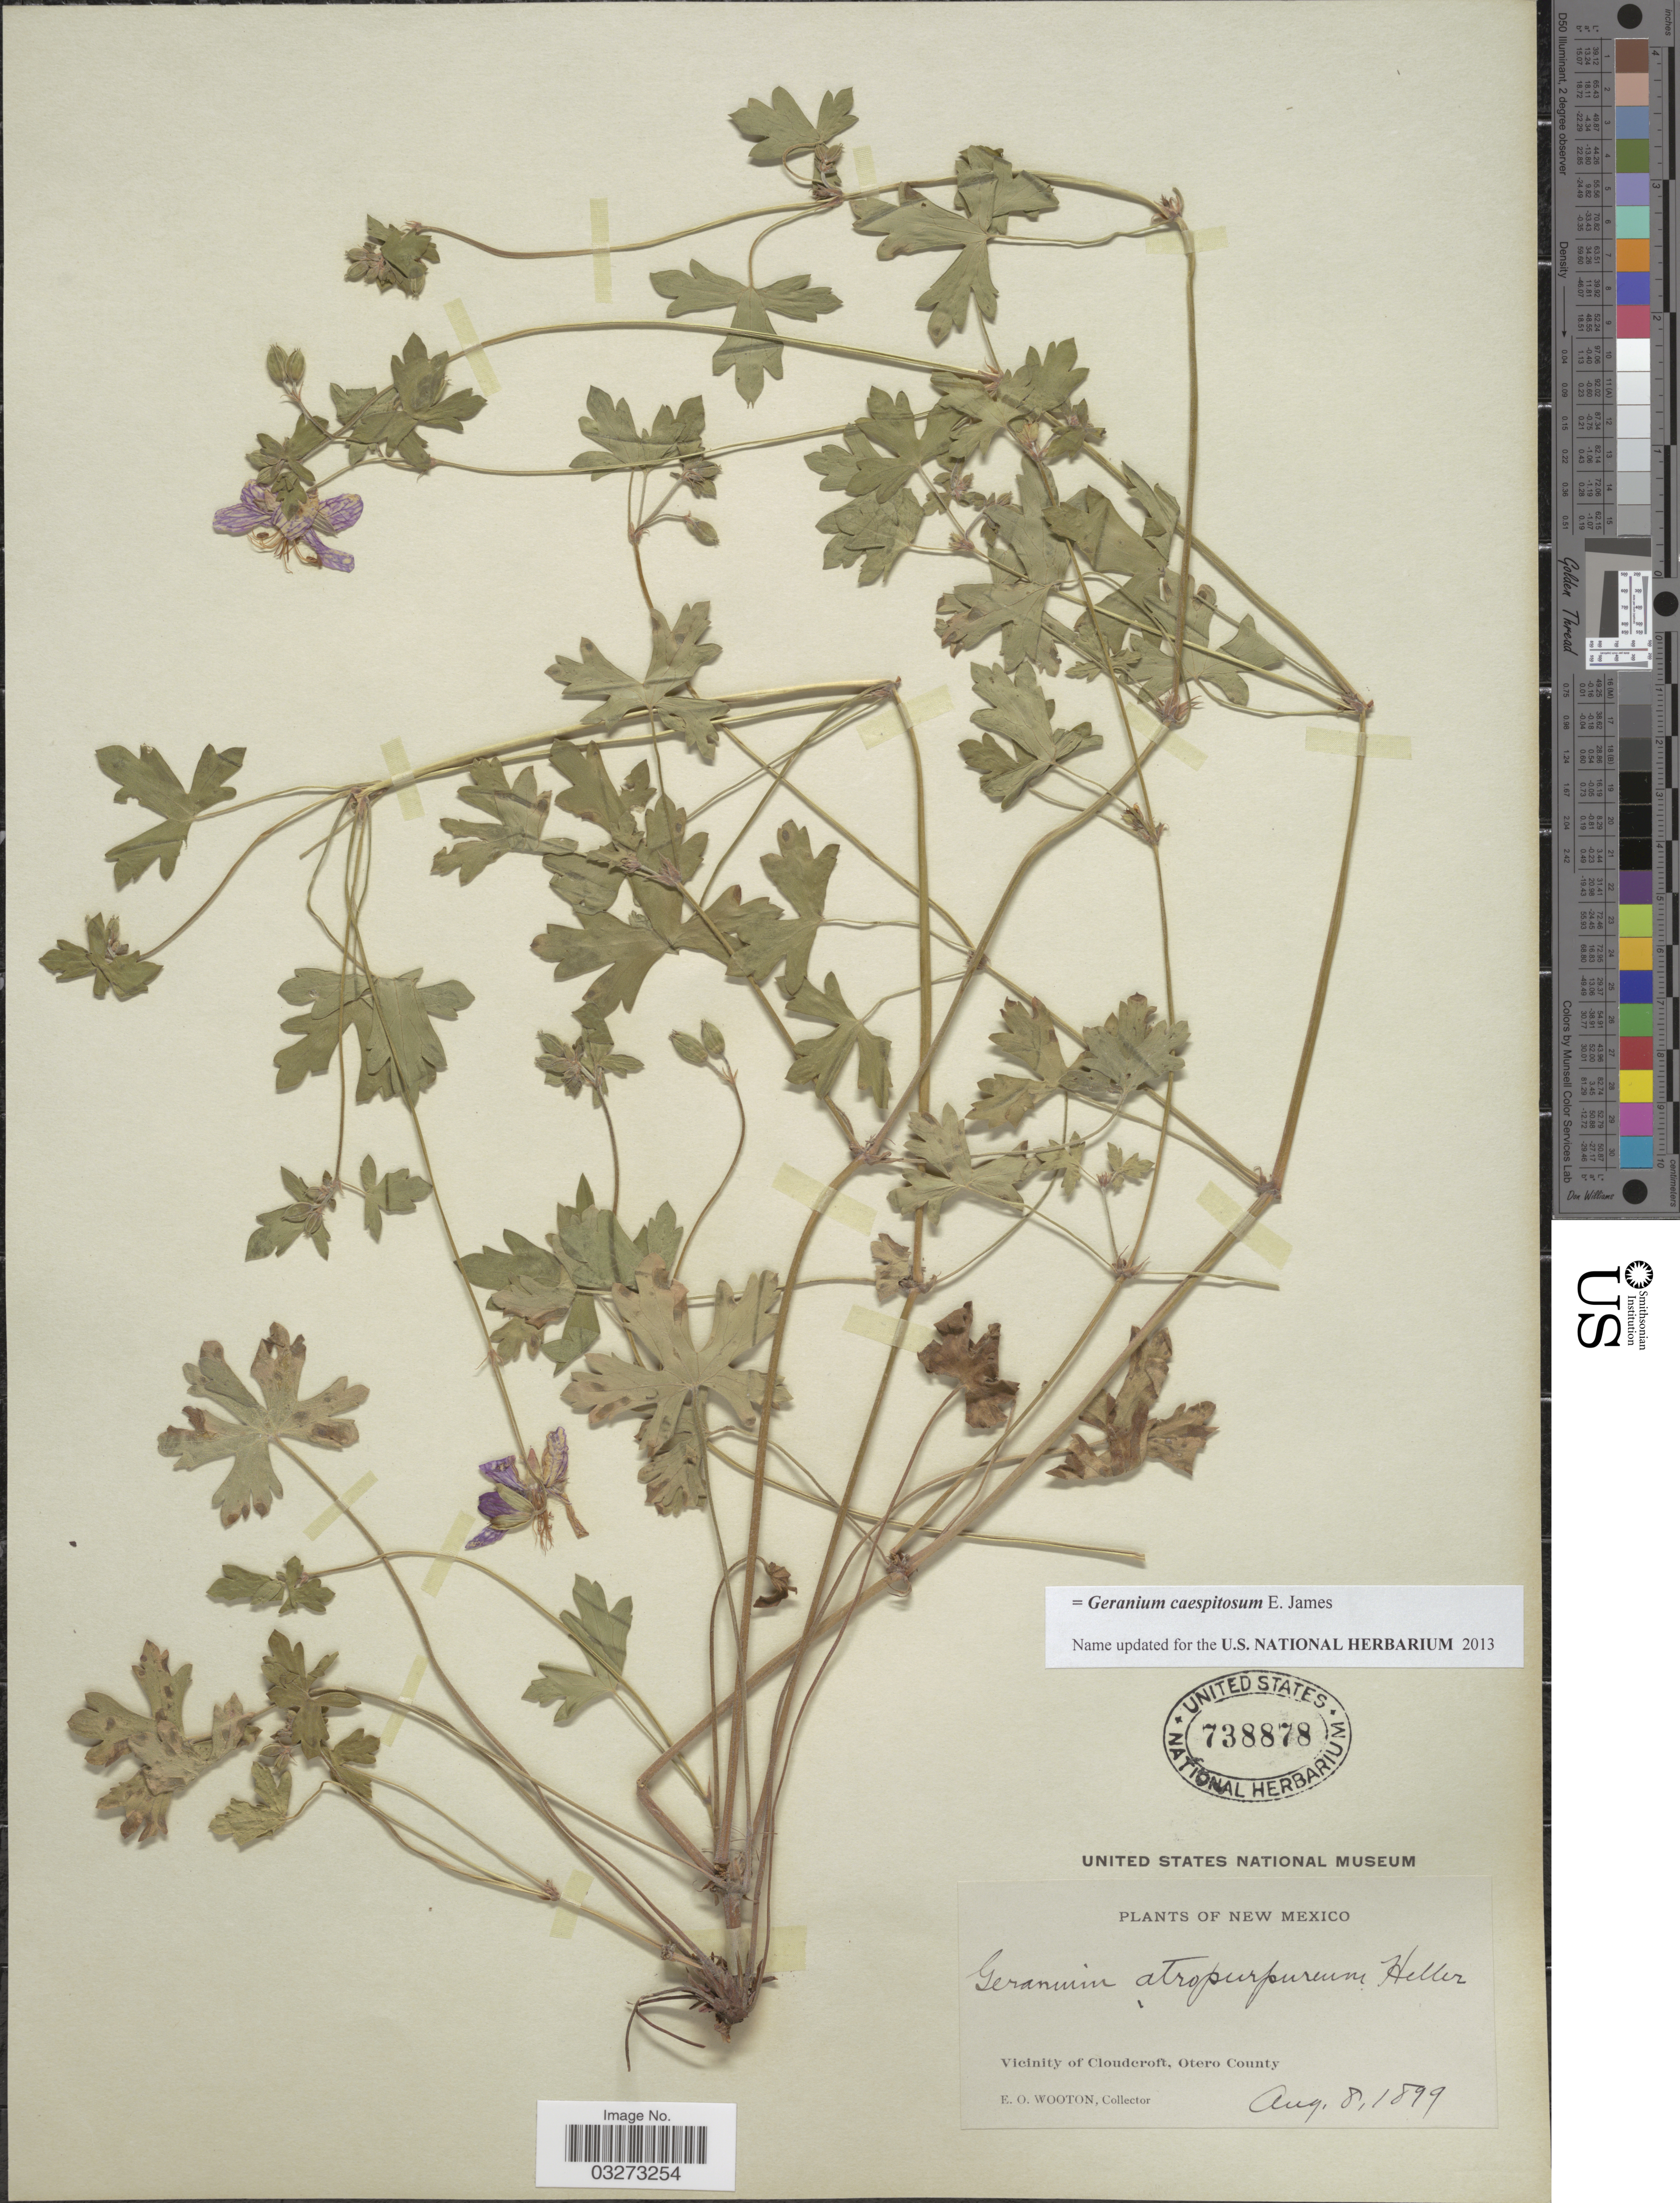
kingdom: Plantae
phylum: Tracheophyta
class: Magnoliopsida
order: Geraniales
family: Geraniaceae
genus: Geranium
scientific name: Geranium caespitosum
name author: E. James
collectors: E. O. Wooton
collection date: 1899-08-08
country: United States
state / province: New Mexico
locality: Vicinity of Cloudcroft, Otero County.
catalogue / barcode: US 738878